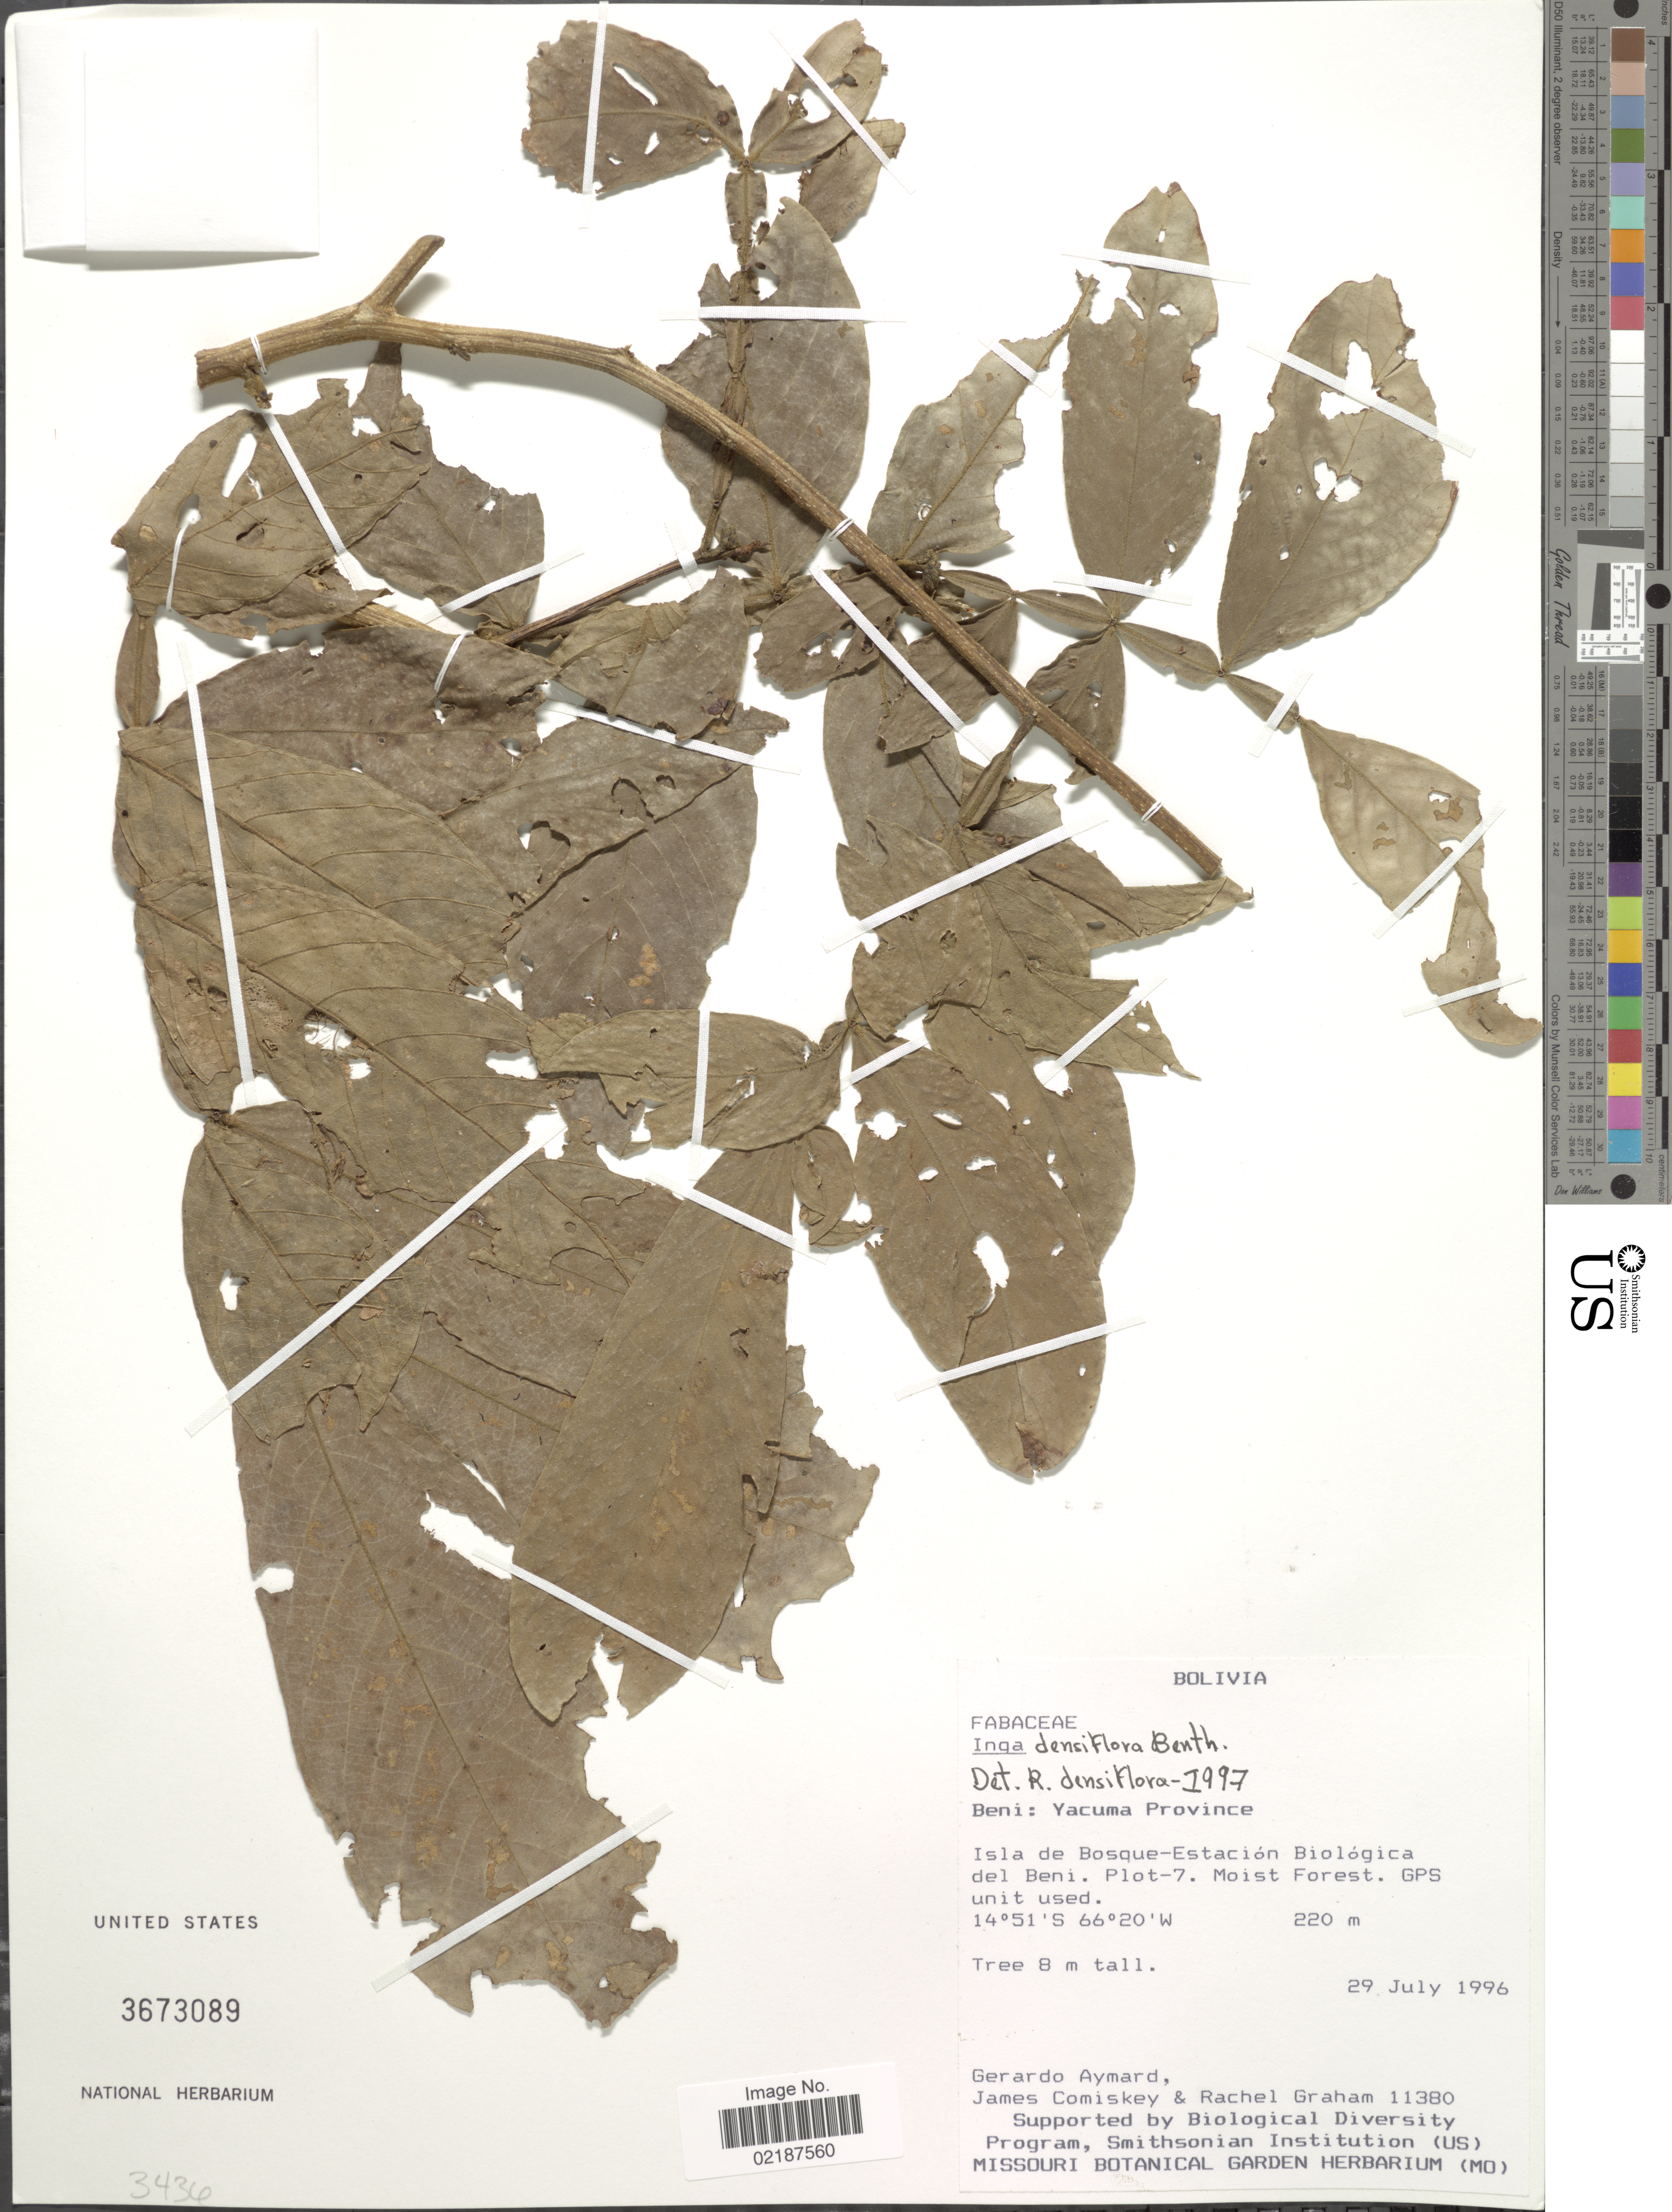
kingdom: Plantae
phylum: Tracheophyta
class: Magnoliopsida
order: Fabales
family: Fabaceae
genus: Inga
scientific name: Inga densiflora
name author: Benth.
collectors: G. A. Aymard, J. A. Comiskey & R. Graham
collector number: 11380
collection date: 1996-07-29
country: Bolivia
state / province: Beni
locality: Yacuma Province. Isla de Bosque - Estacion Biologica del Beni. Plot - 7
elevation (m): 220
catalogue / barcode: US 3673089